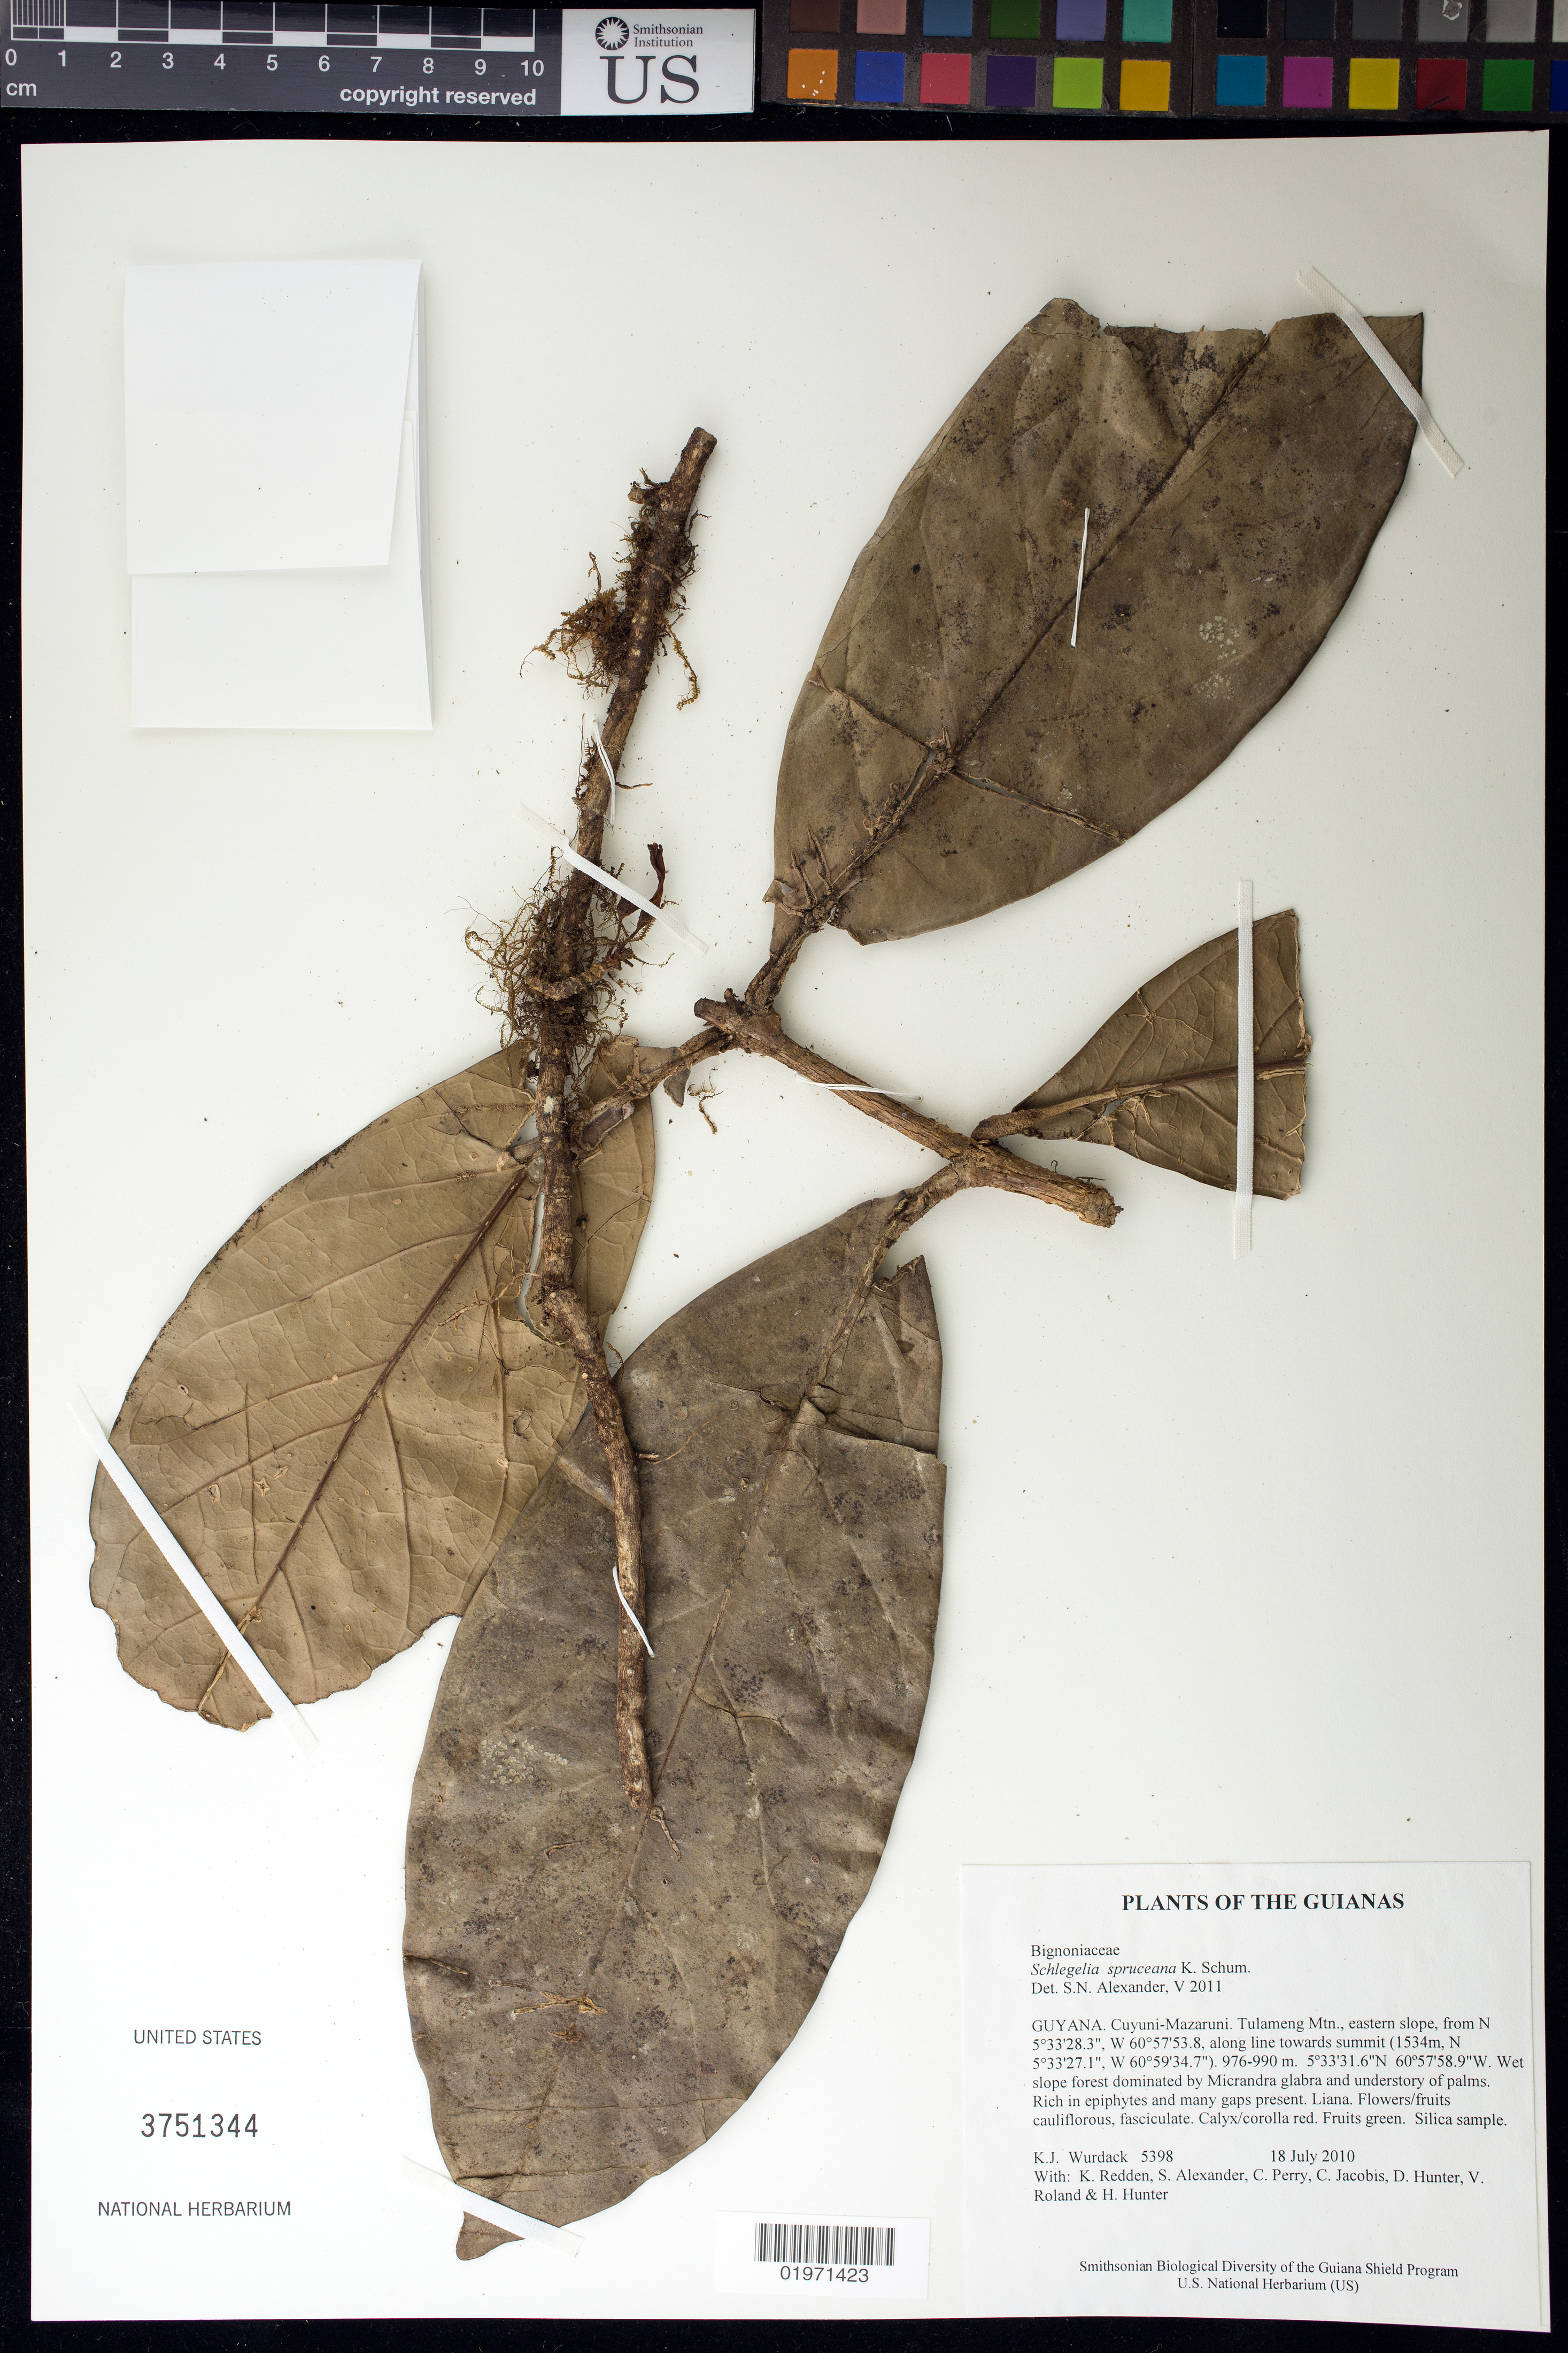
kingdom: Plantae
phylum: Tracheophyta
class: Magnoliopsida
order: Lamiales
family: Schlegeliaceae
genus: Schlegelia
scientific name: Schlegelia spruceana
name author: Bureau & K. Schum.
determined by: Alexander, S. N.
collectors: K. Wurdack, K. M. Redden, S. N. Alexander, C. Perry, C. Jacobis, D. Hunter, V. Roland & H. Hunter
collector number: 5398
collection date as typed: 18 July 2010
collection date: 2010-07-18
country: Guyana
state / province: Cuyuni-Mazaruni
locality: Tulameng Mtn., eastern slope, from N 5°33'28.3", W 60°57'53.8, along line towards summit (1534m, N 5°33'27.1", W 60°59'34.7")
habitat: Wet slope forest dominated by Micrandra glabra and understory of palms. Rich in epiphytes and many gaps present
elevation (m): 976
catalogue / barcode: US 3751344